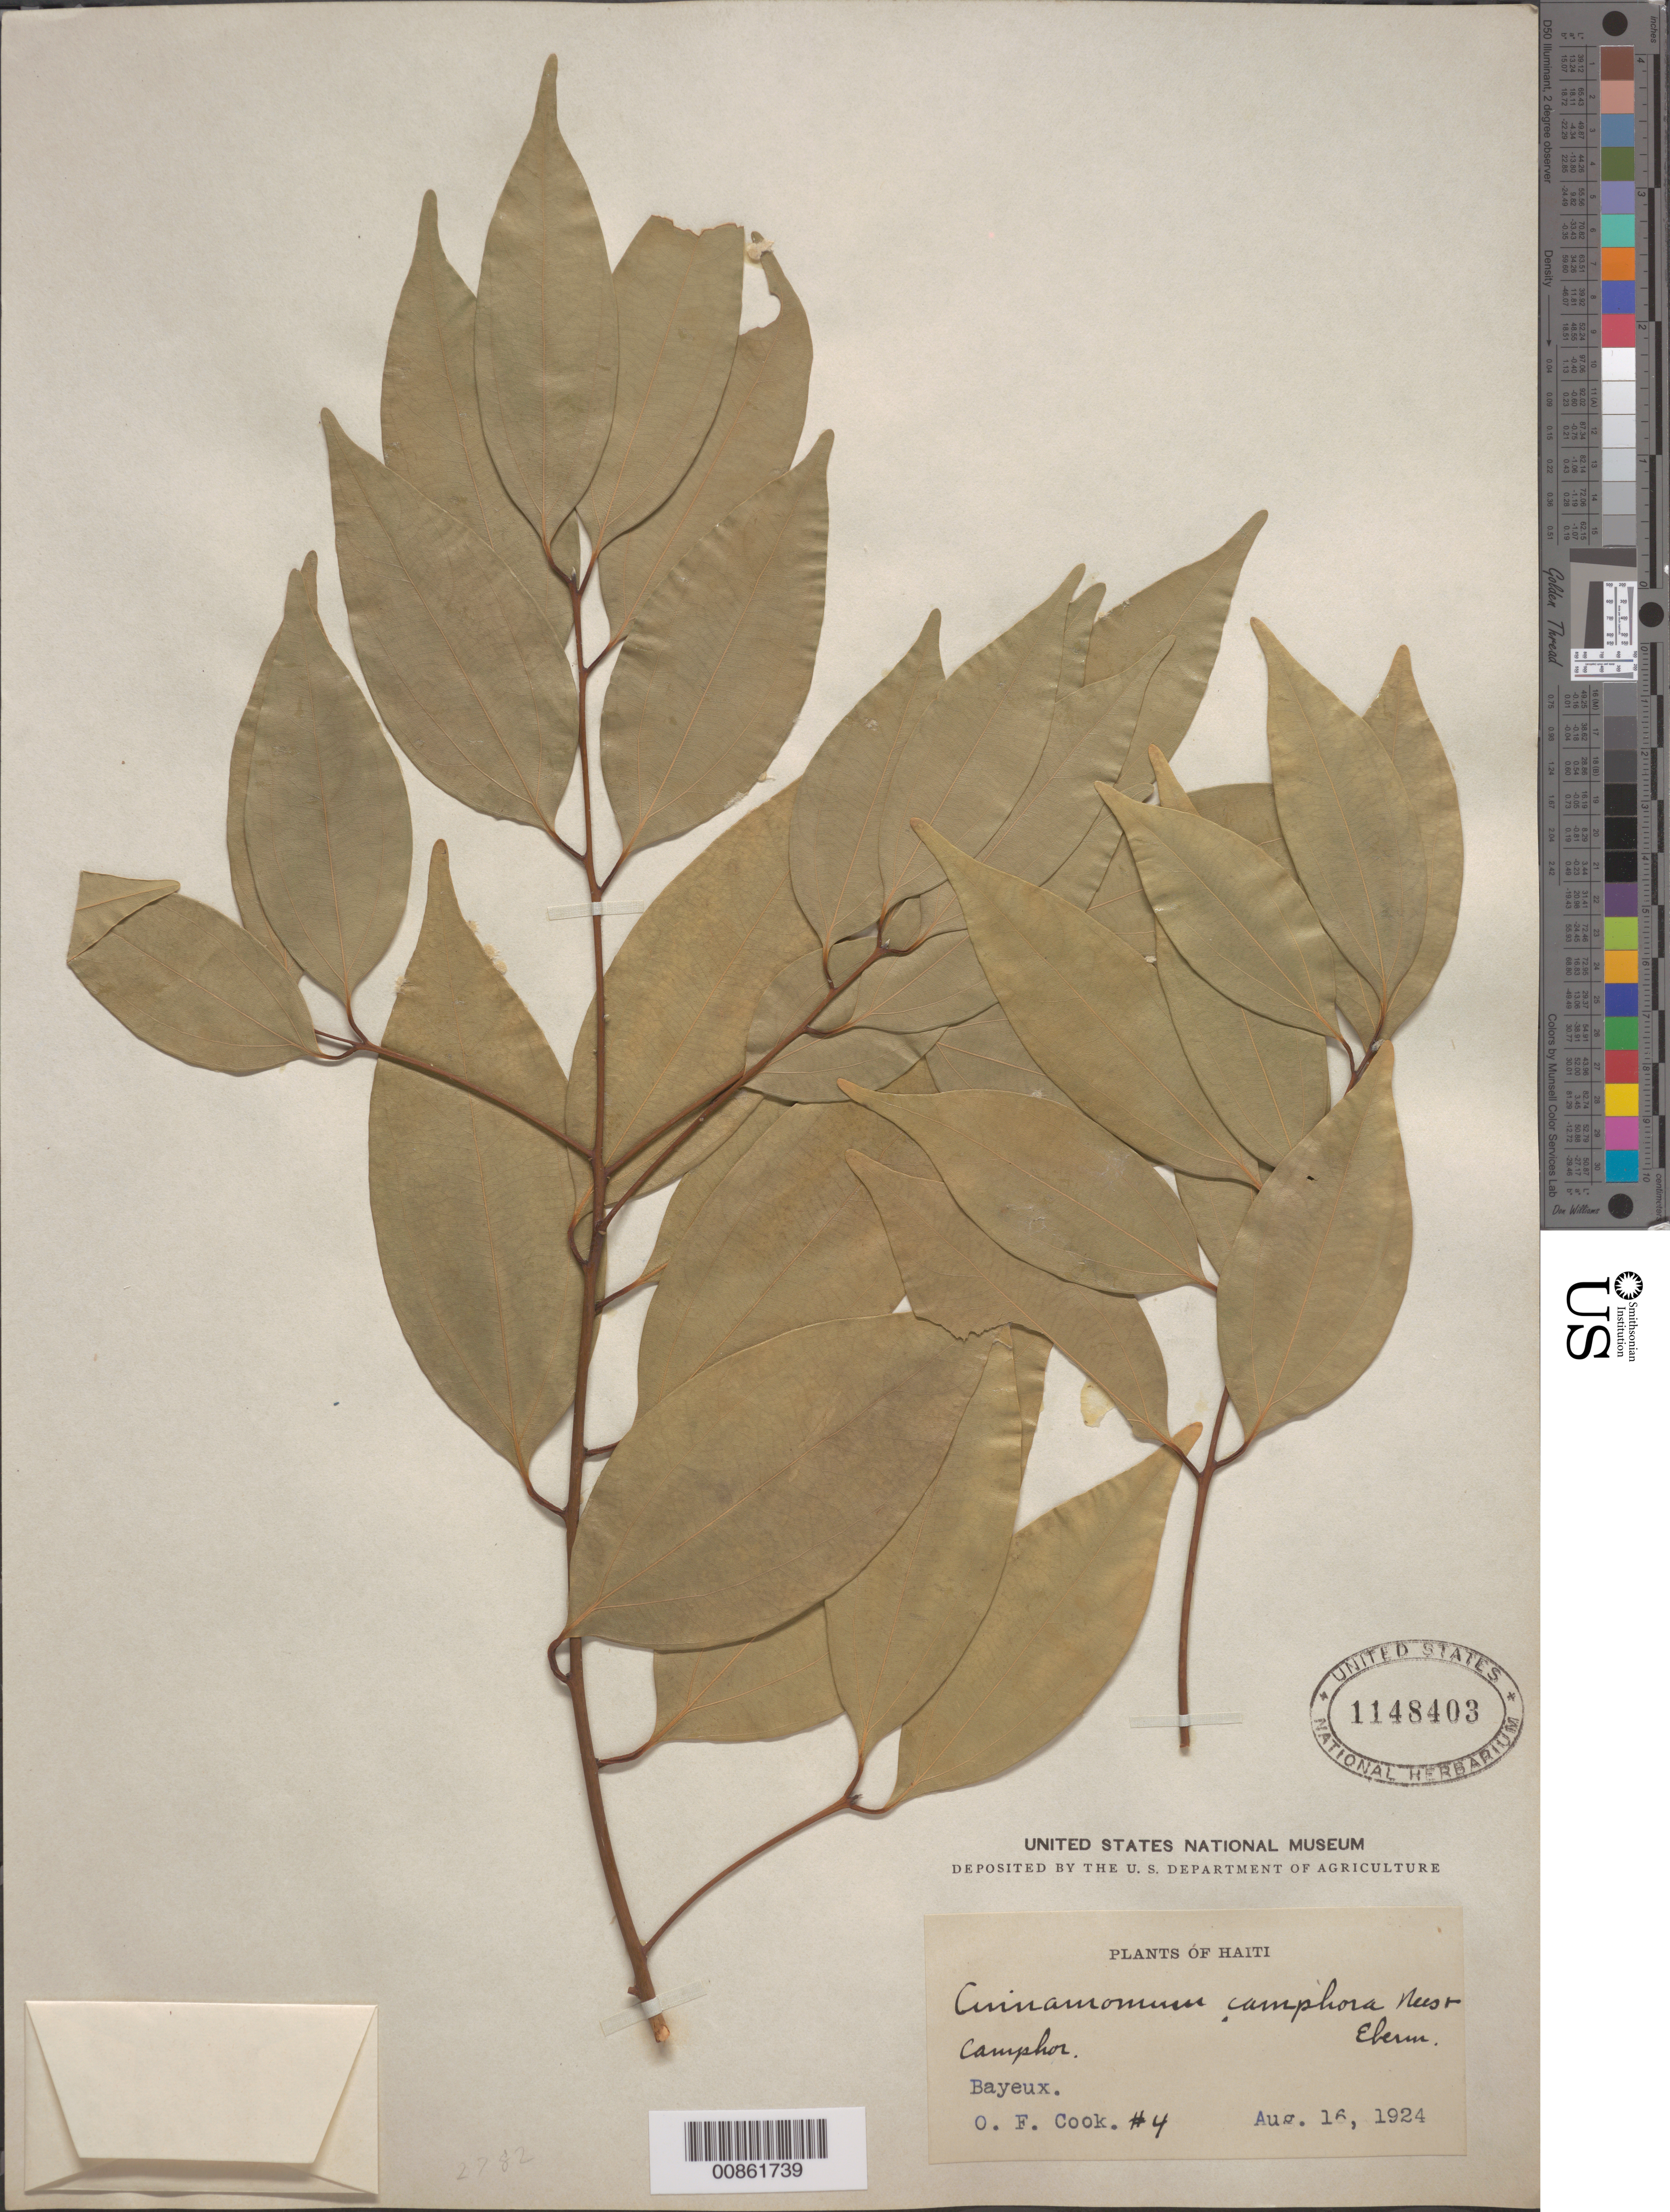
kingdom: Plantae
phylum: Tracheophyta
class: Magnoliopsida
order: Laurales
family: Lauraceae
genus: Cinnamomum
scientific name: Cinnamomum camphora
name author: (L.) J. Presl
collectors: O. F. Cook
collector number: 4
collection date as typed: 16 Aug 1924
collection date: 1924-08-16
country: Haiti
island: Hispaniola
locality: Bayeux.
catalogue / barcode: US 1148403